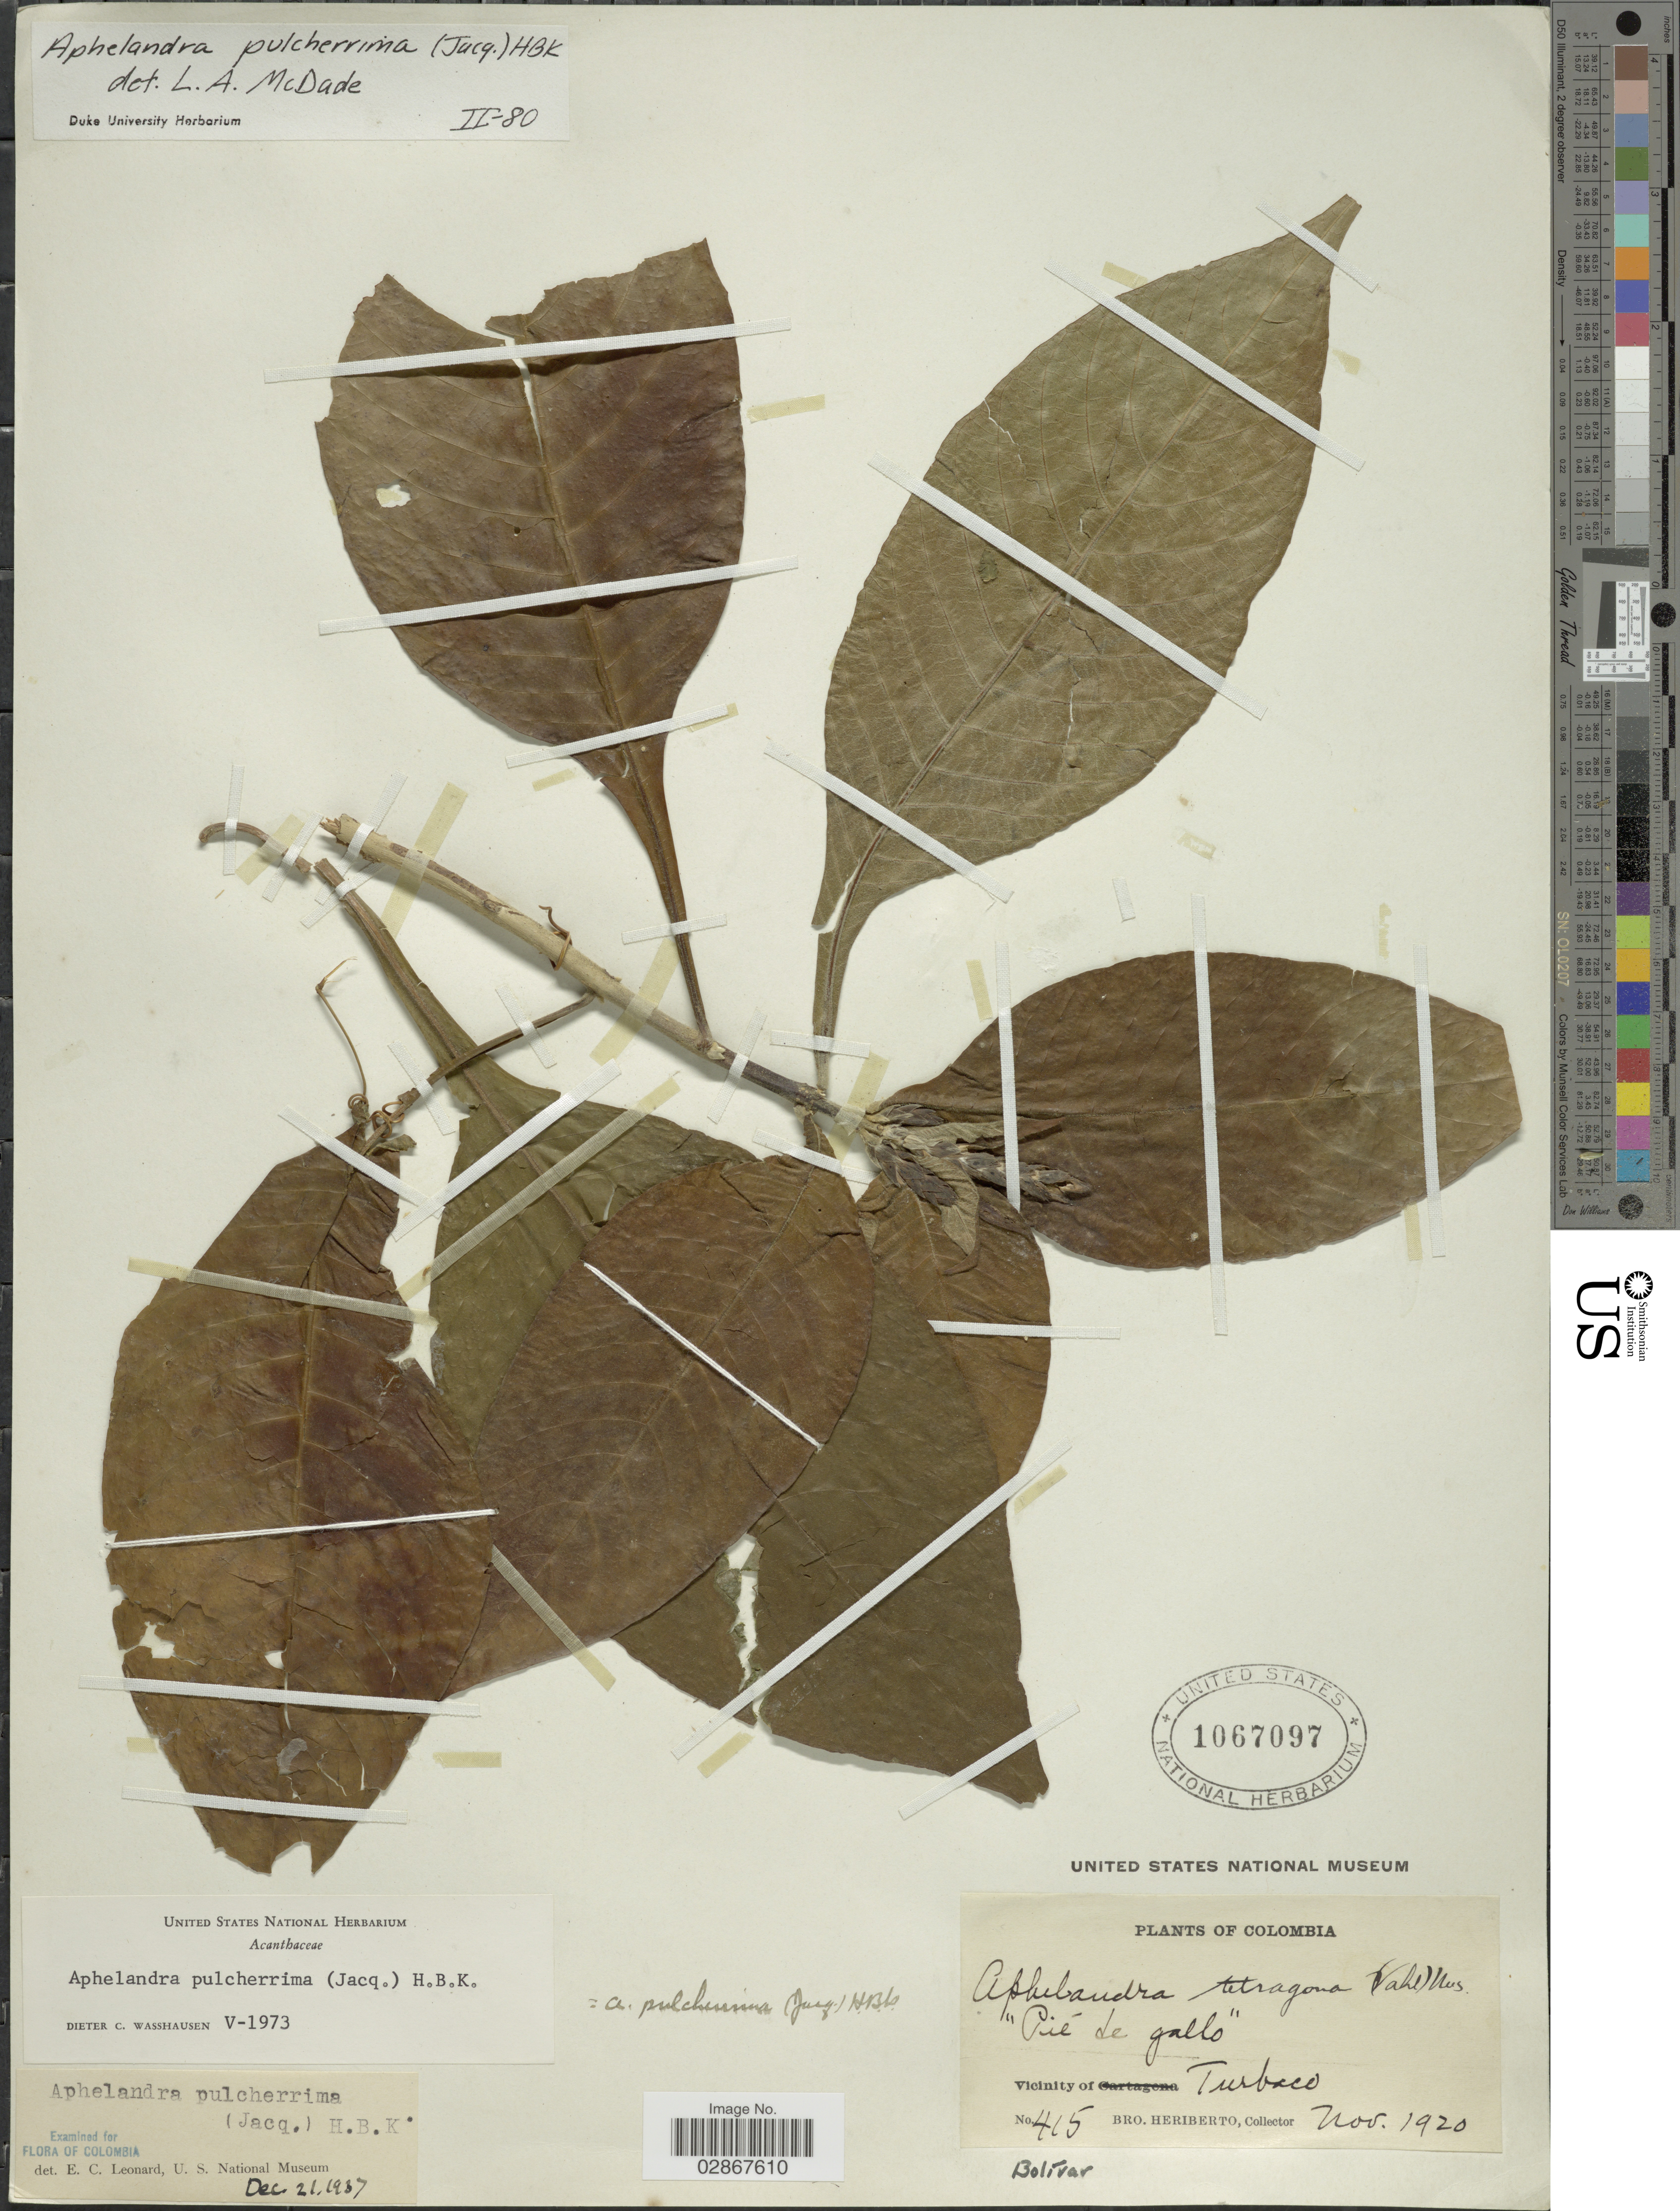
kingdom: Plantae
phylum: Tracheophyta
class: Magnoliopsida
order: Lamiales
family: Acanthaceae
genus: Aphelandra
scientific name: Aphelandra pulcherrima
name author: (Jacq.) Kunth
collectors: B. Heriberto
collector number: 415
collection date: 1920-11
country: Colombia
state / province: Bolívar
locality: Vicinity of Turbaco.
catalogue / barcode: US 1067097